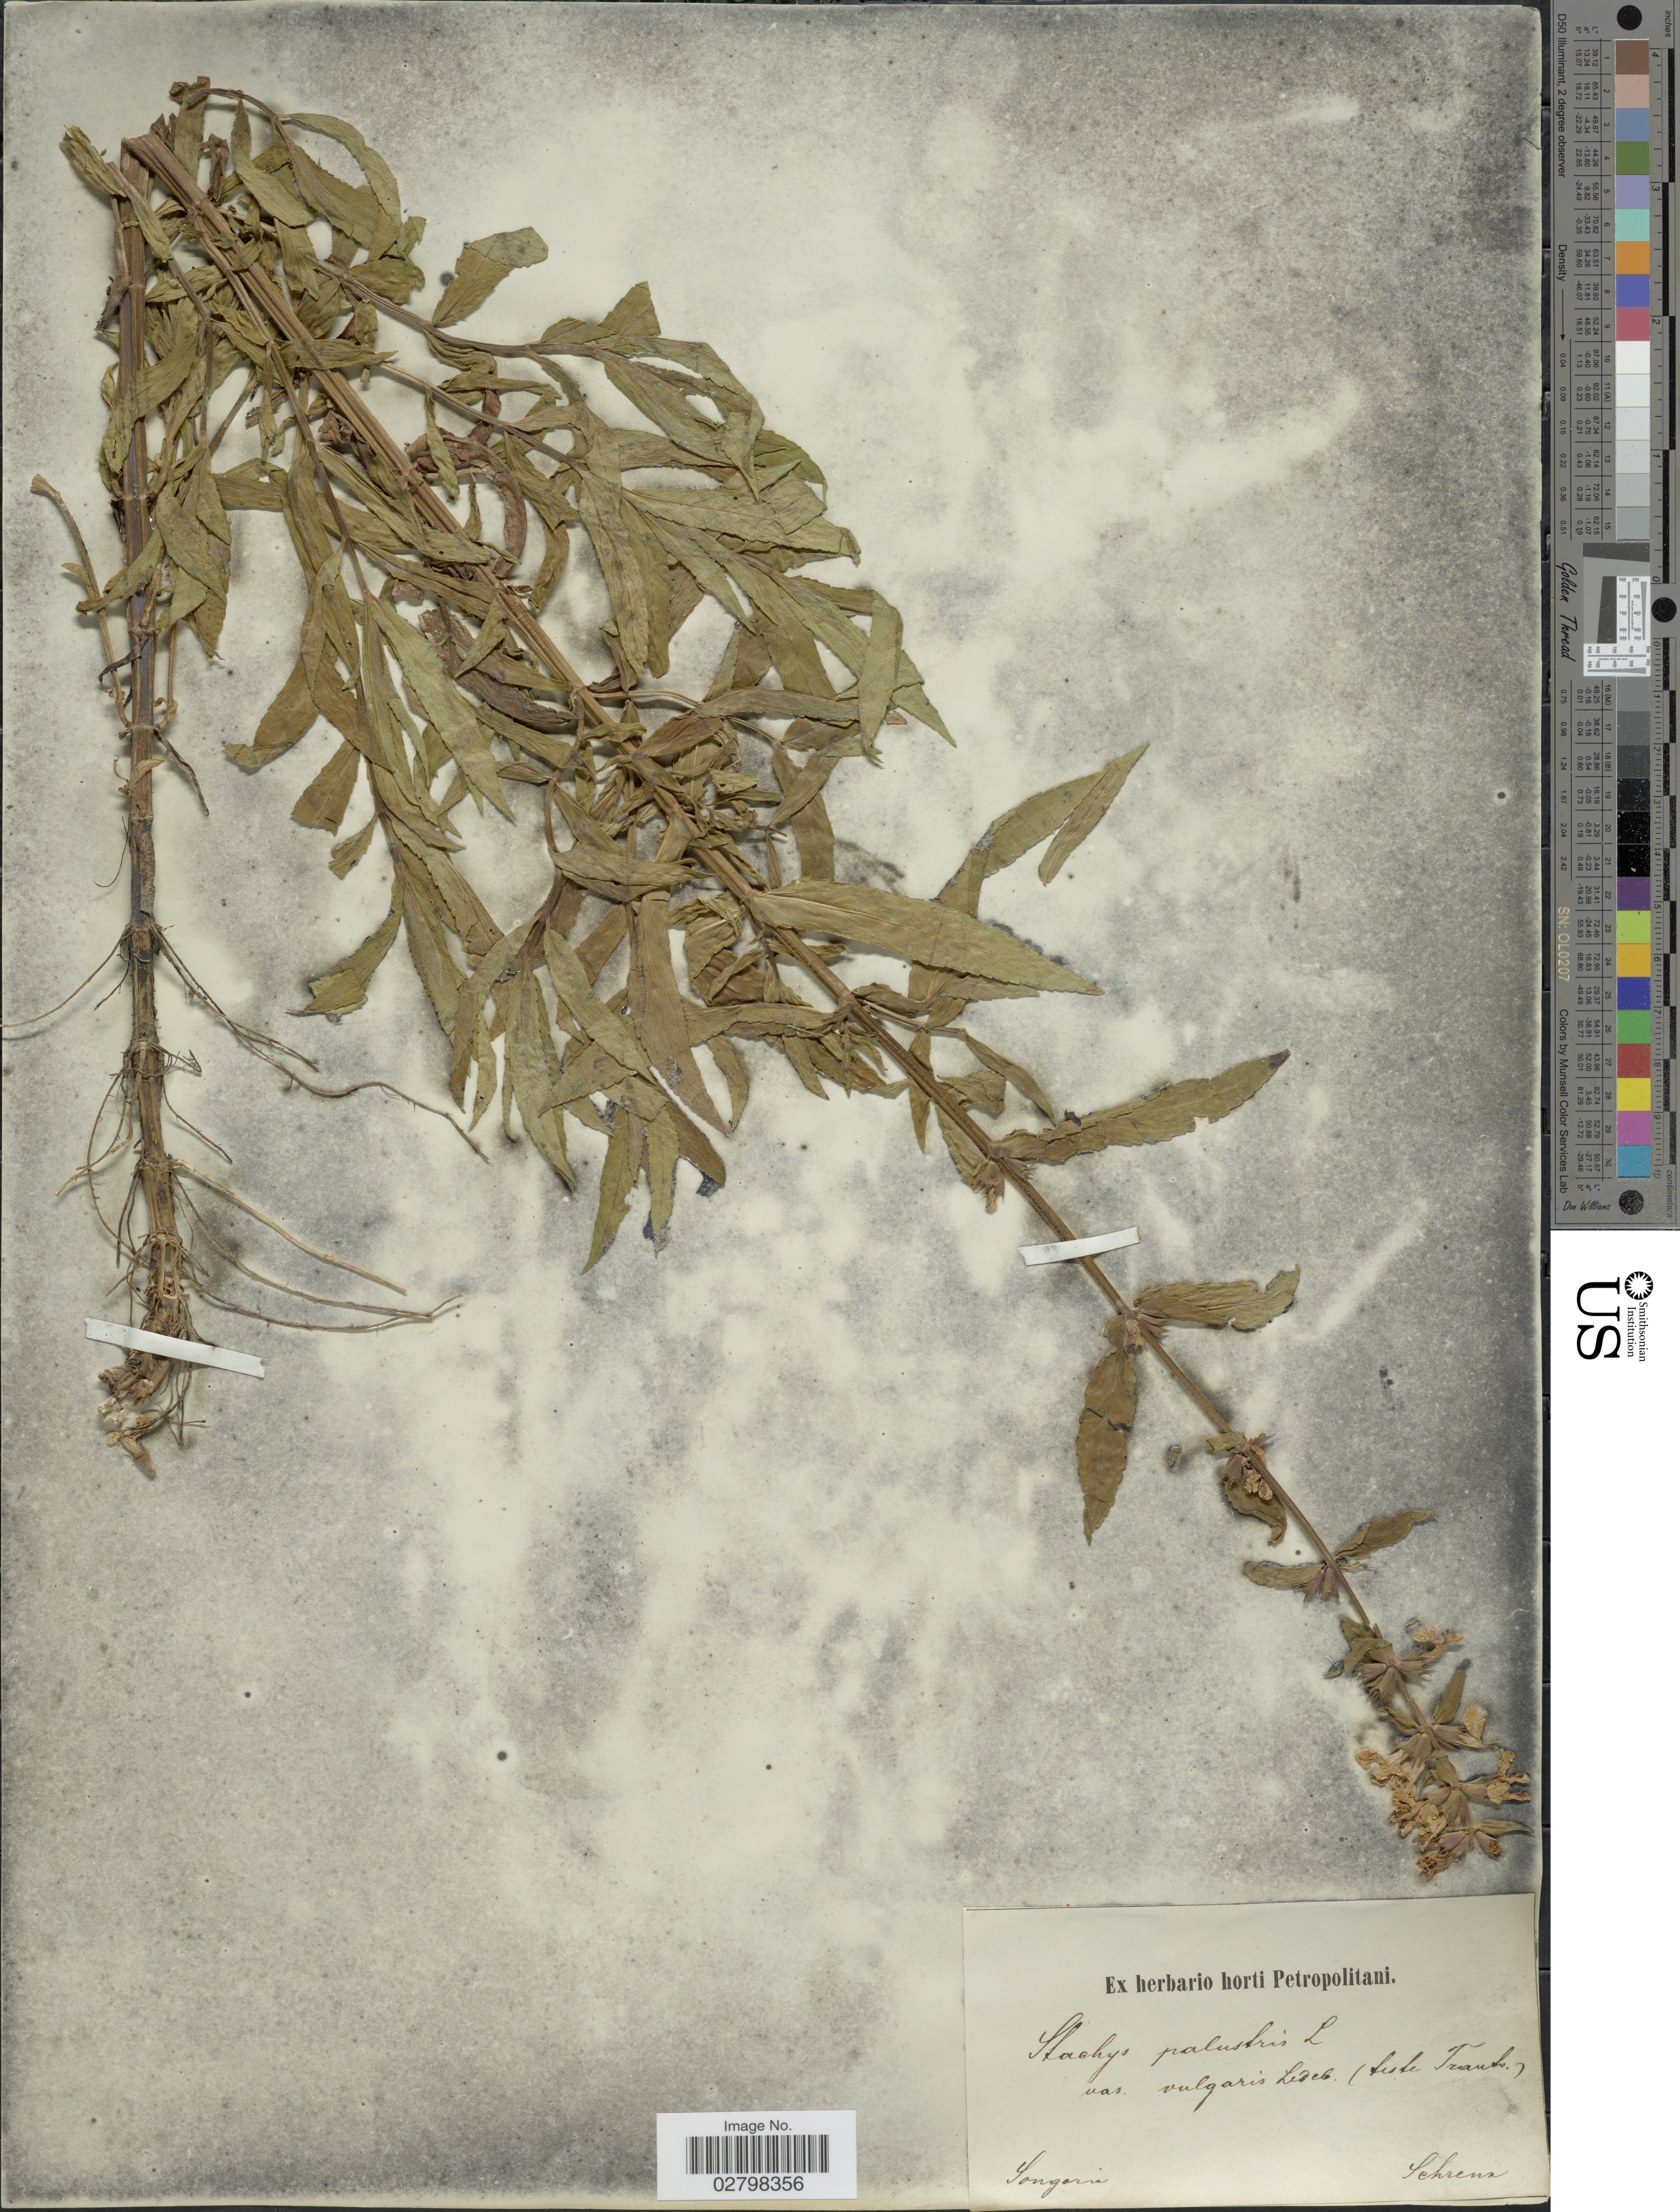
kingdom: Plantae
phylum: Tracheophyta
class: Magnoliopsida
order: Lamiales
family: Lamiaceae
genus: Stachys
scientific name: Stachys palustris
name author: L.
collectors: A.G. Schrenk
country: Kazakhstan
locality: Songoria.